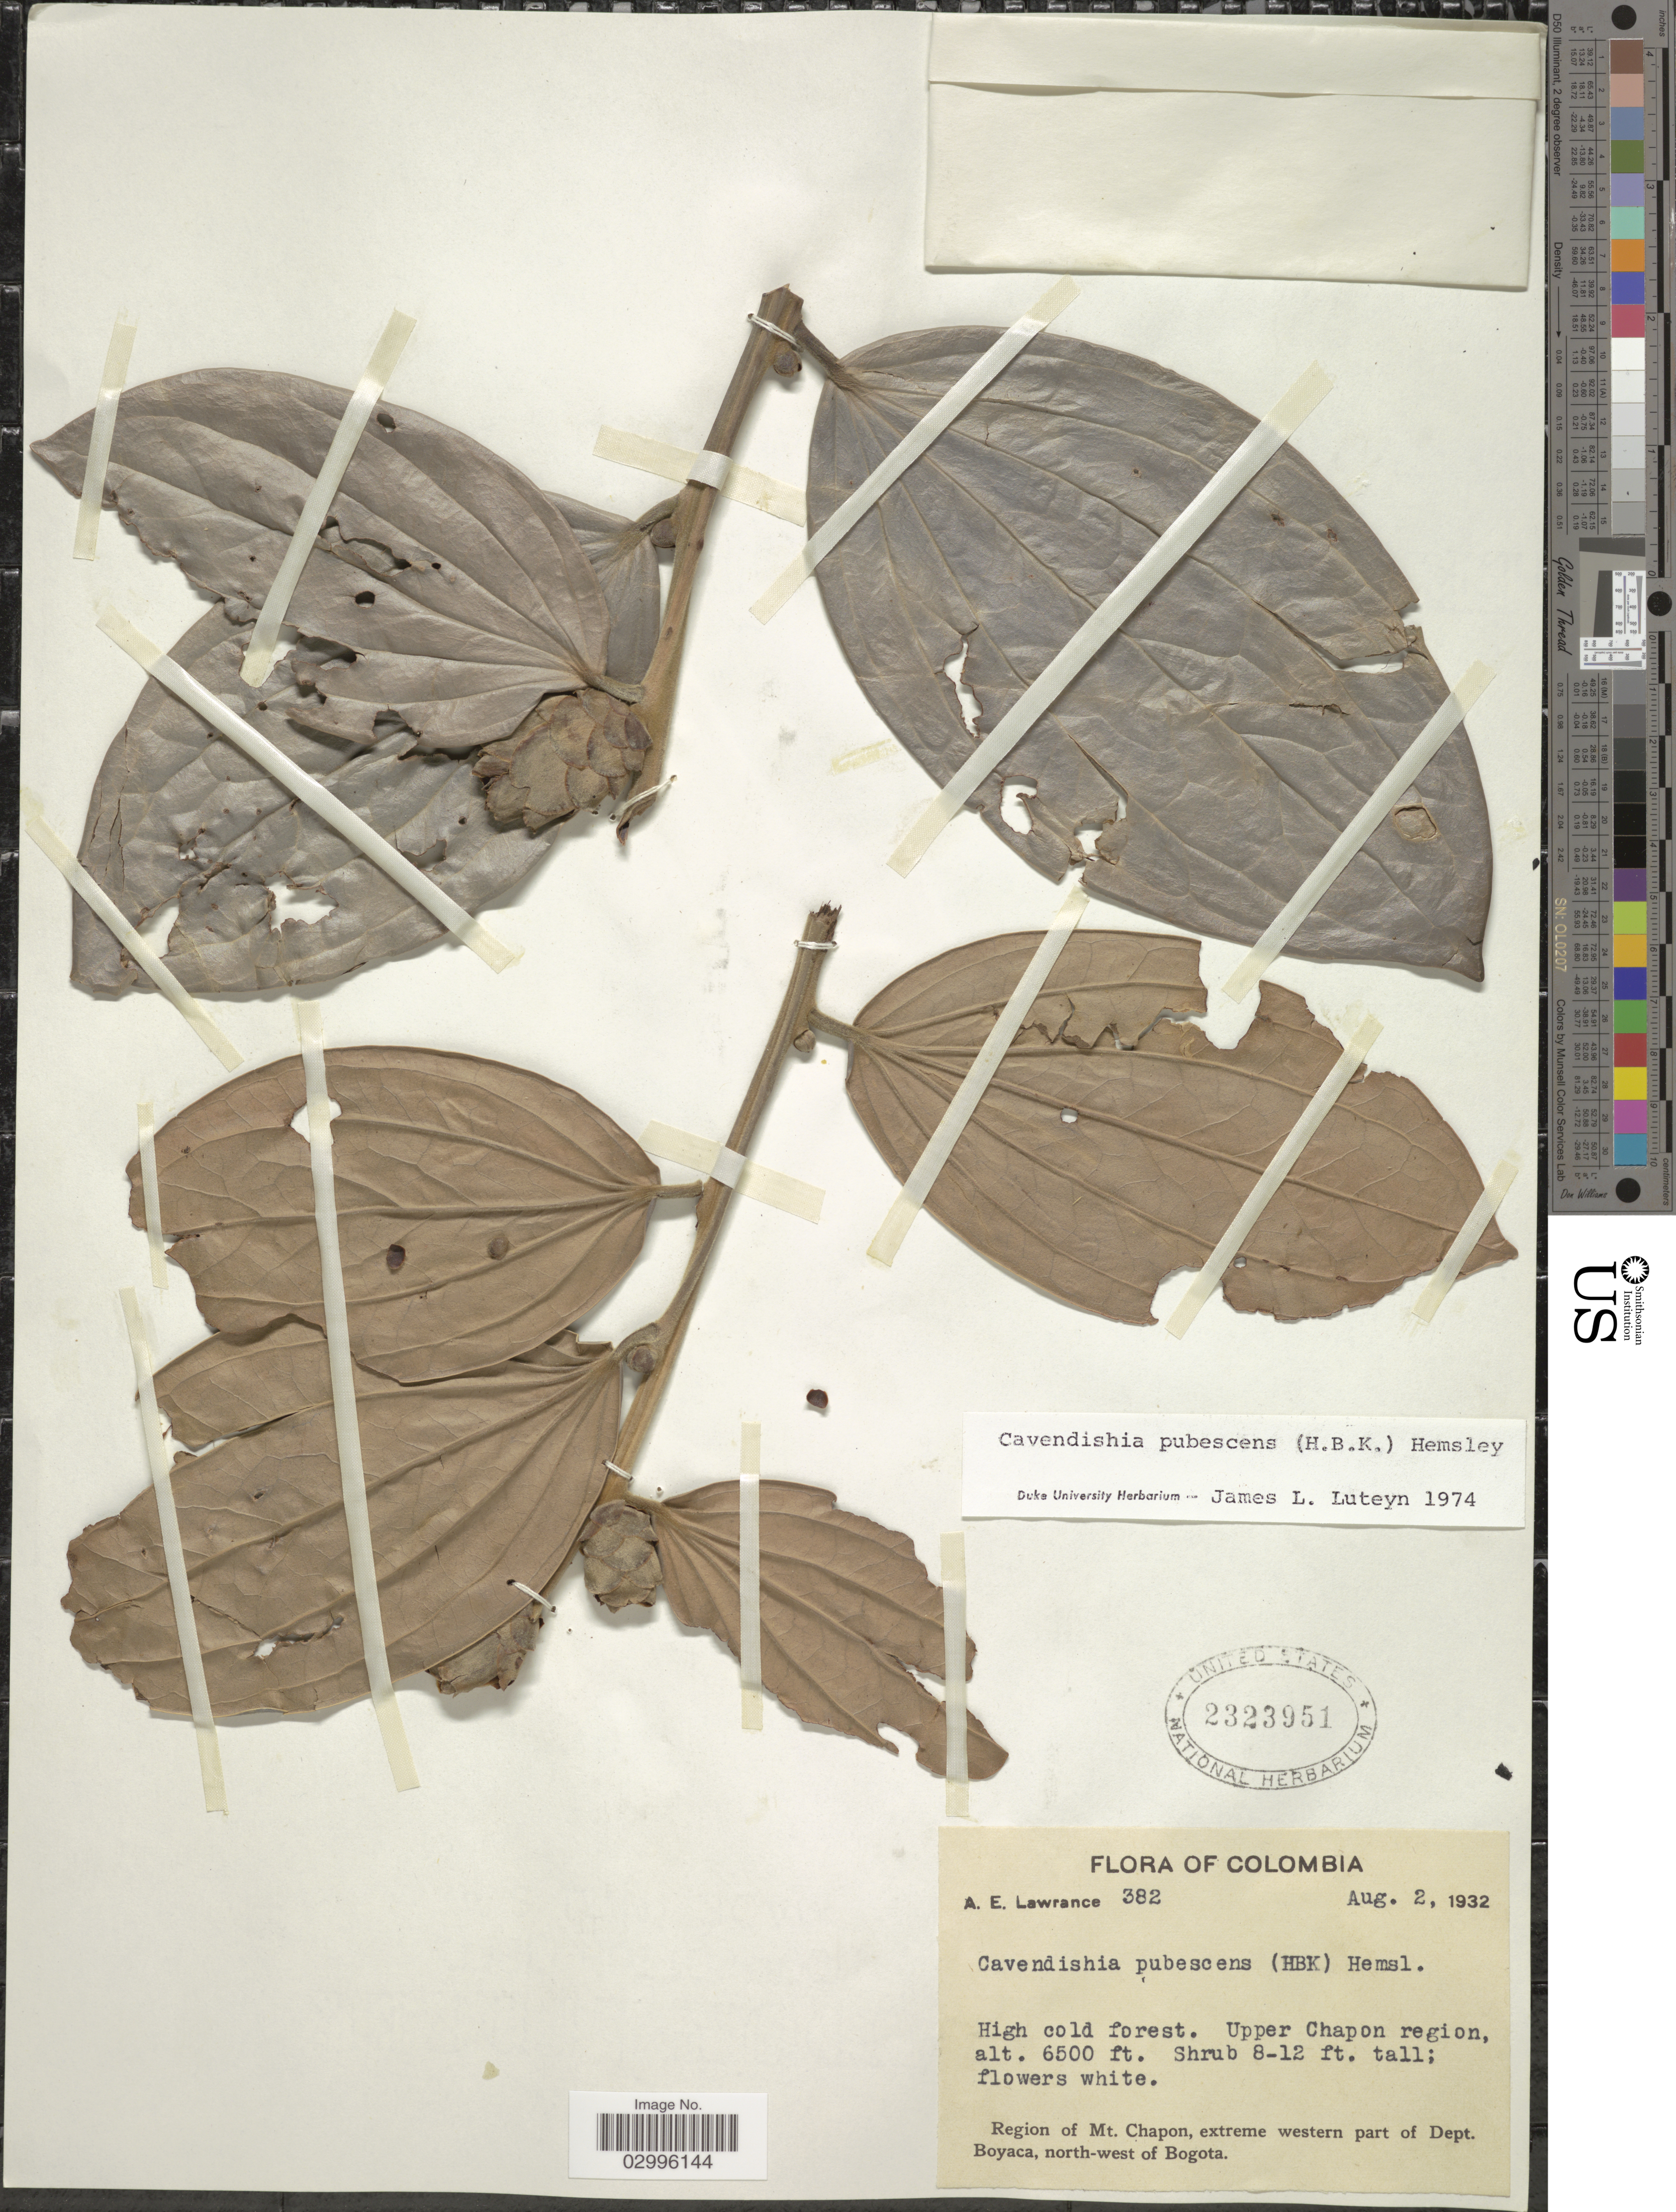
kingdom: Plantae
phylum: Tracheophyta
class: Magnoliopsida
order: Ericales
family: Ericaceae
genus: Cavendishia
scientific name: Cavendishia pubescens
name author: (Kunth) Hemsl.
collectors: A. Lawrence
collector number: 382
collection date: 1932-08-02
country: Colombia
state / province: Boyacá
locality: Upper Chapon region. Region of Mt. Chapon, extreme western part of Dept. Boyaca, north-west of Bogota.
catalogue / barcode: US 2323951